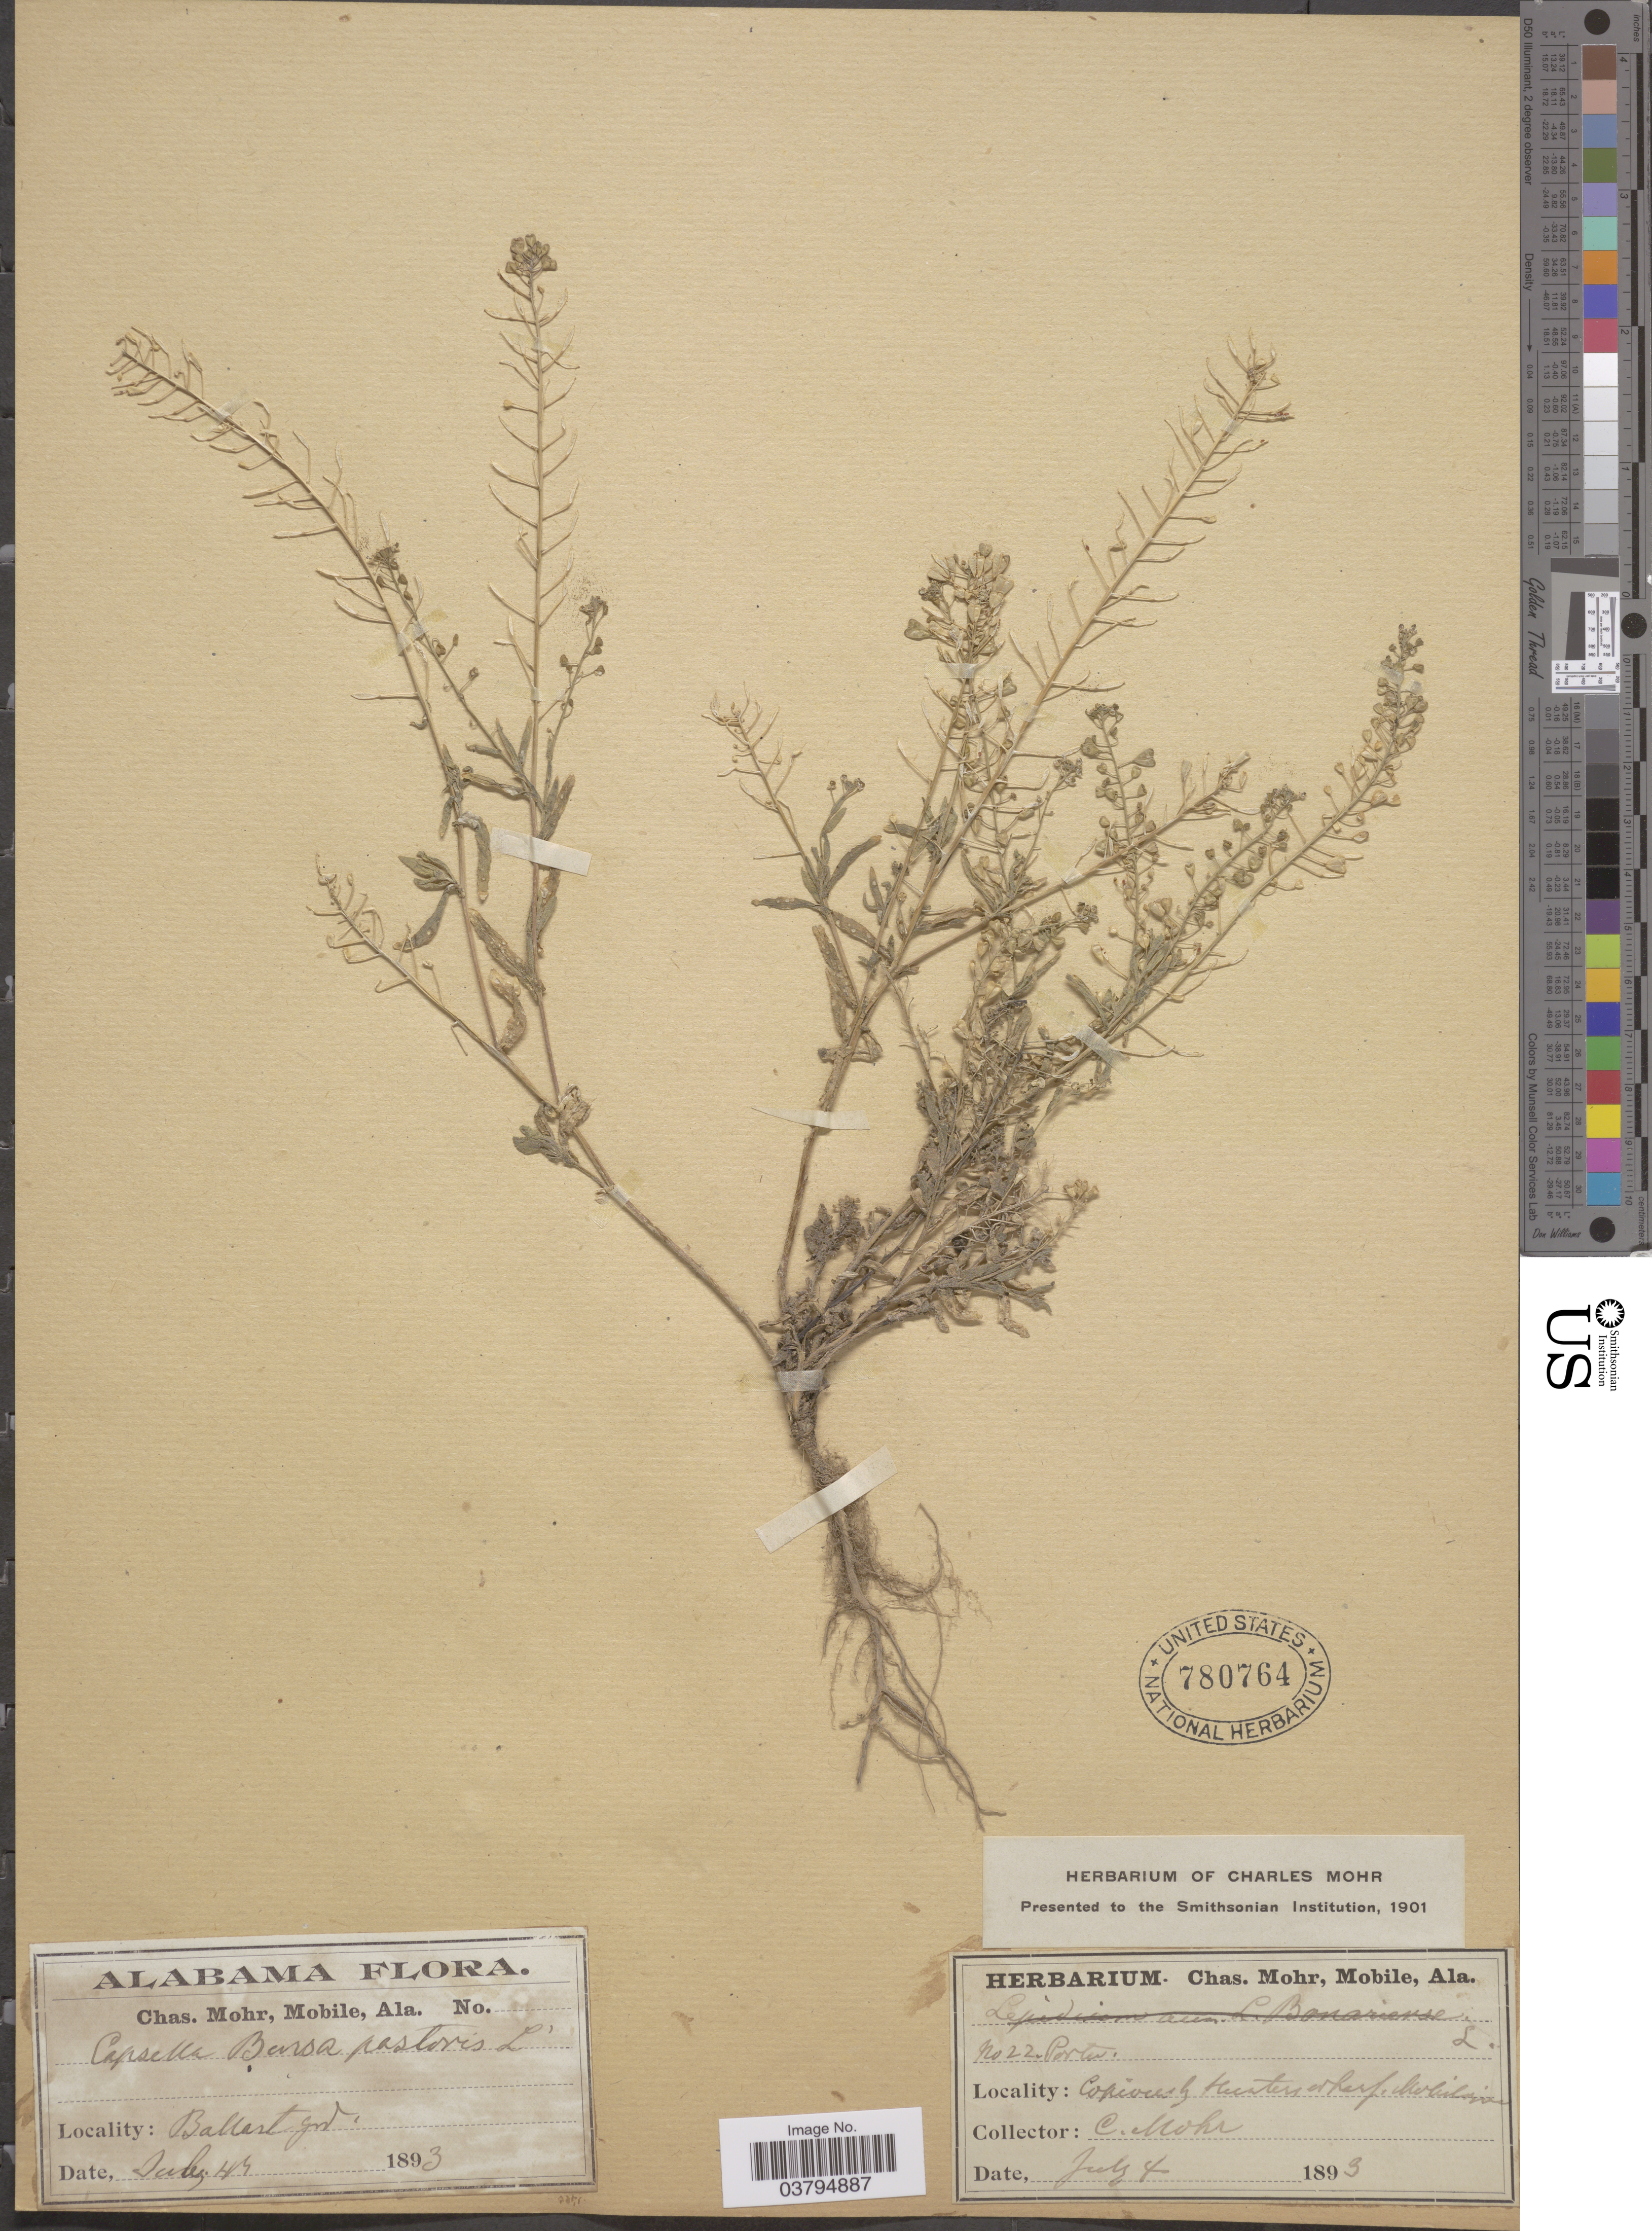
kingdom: Plantae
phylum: Tracheophyta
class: Magnoliopsida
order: Brassicales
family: Brassicaceae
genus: Capsella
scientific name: Capsella bursa-pastoris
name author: (L.) Medik.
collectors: Mohr, C. T. (herbarium)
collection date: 1893-07-04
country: United States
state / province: Alabama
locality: Ballast grd. Mobile river.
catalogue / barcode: US 780764